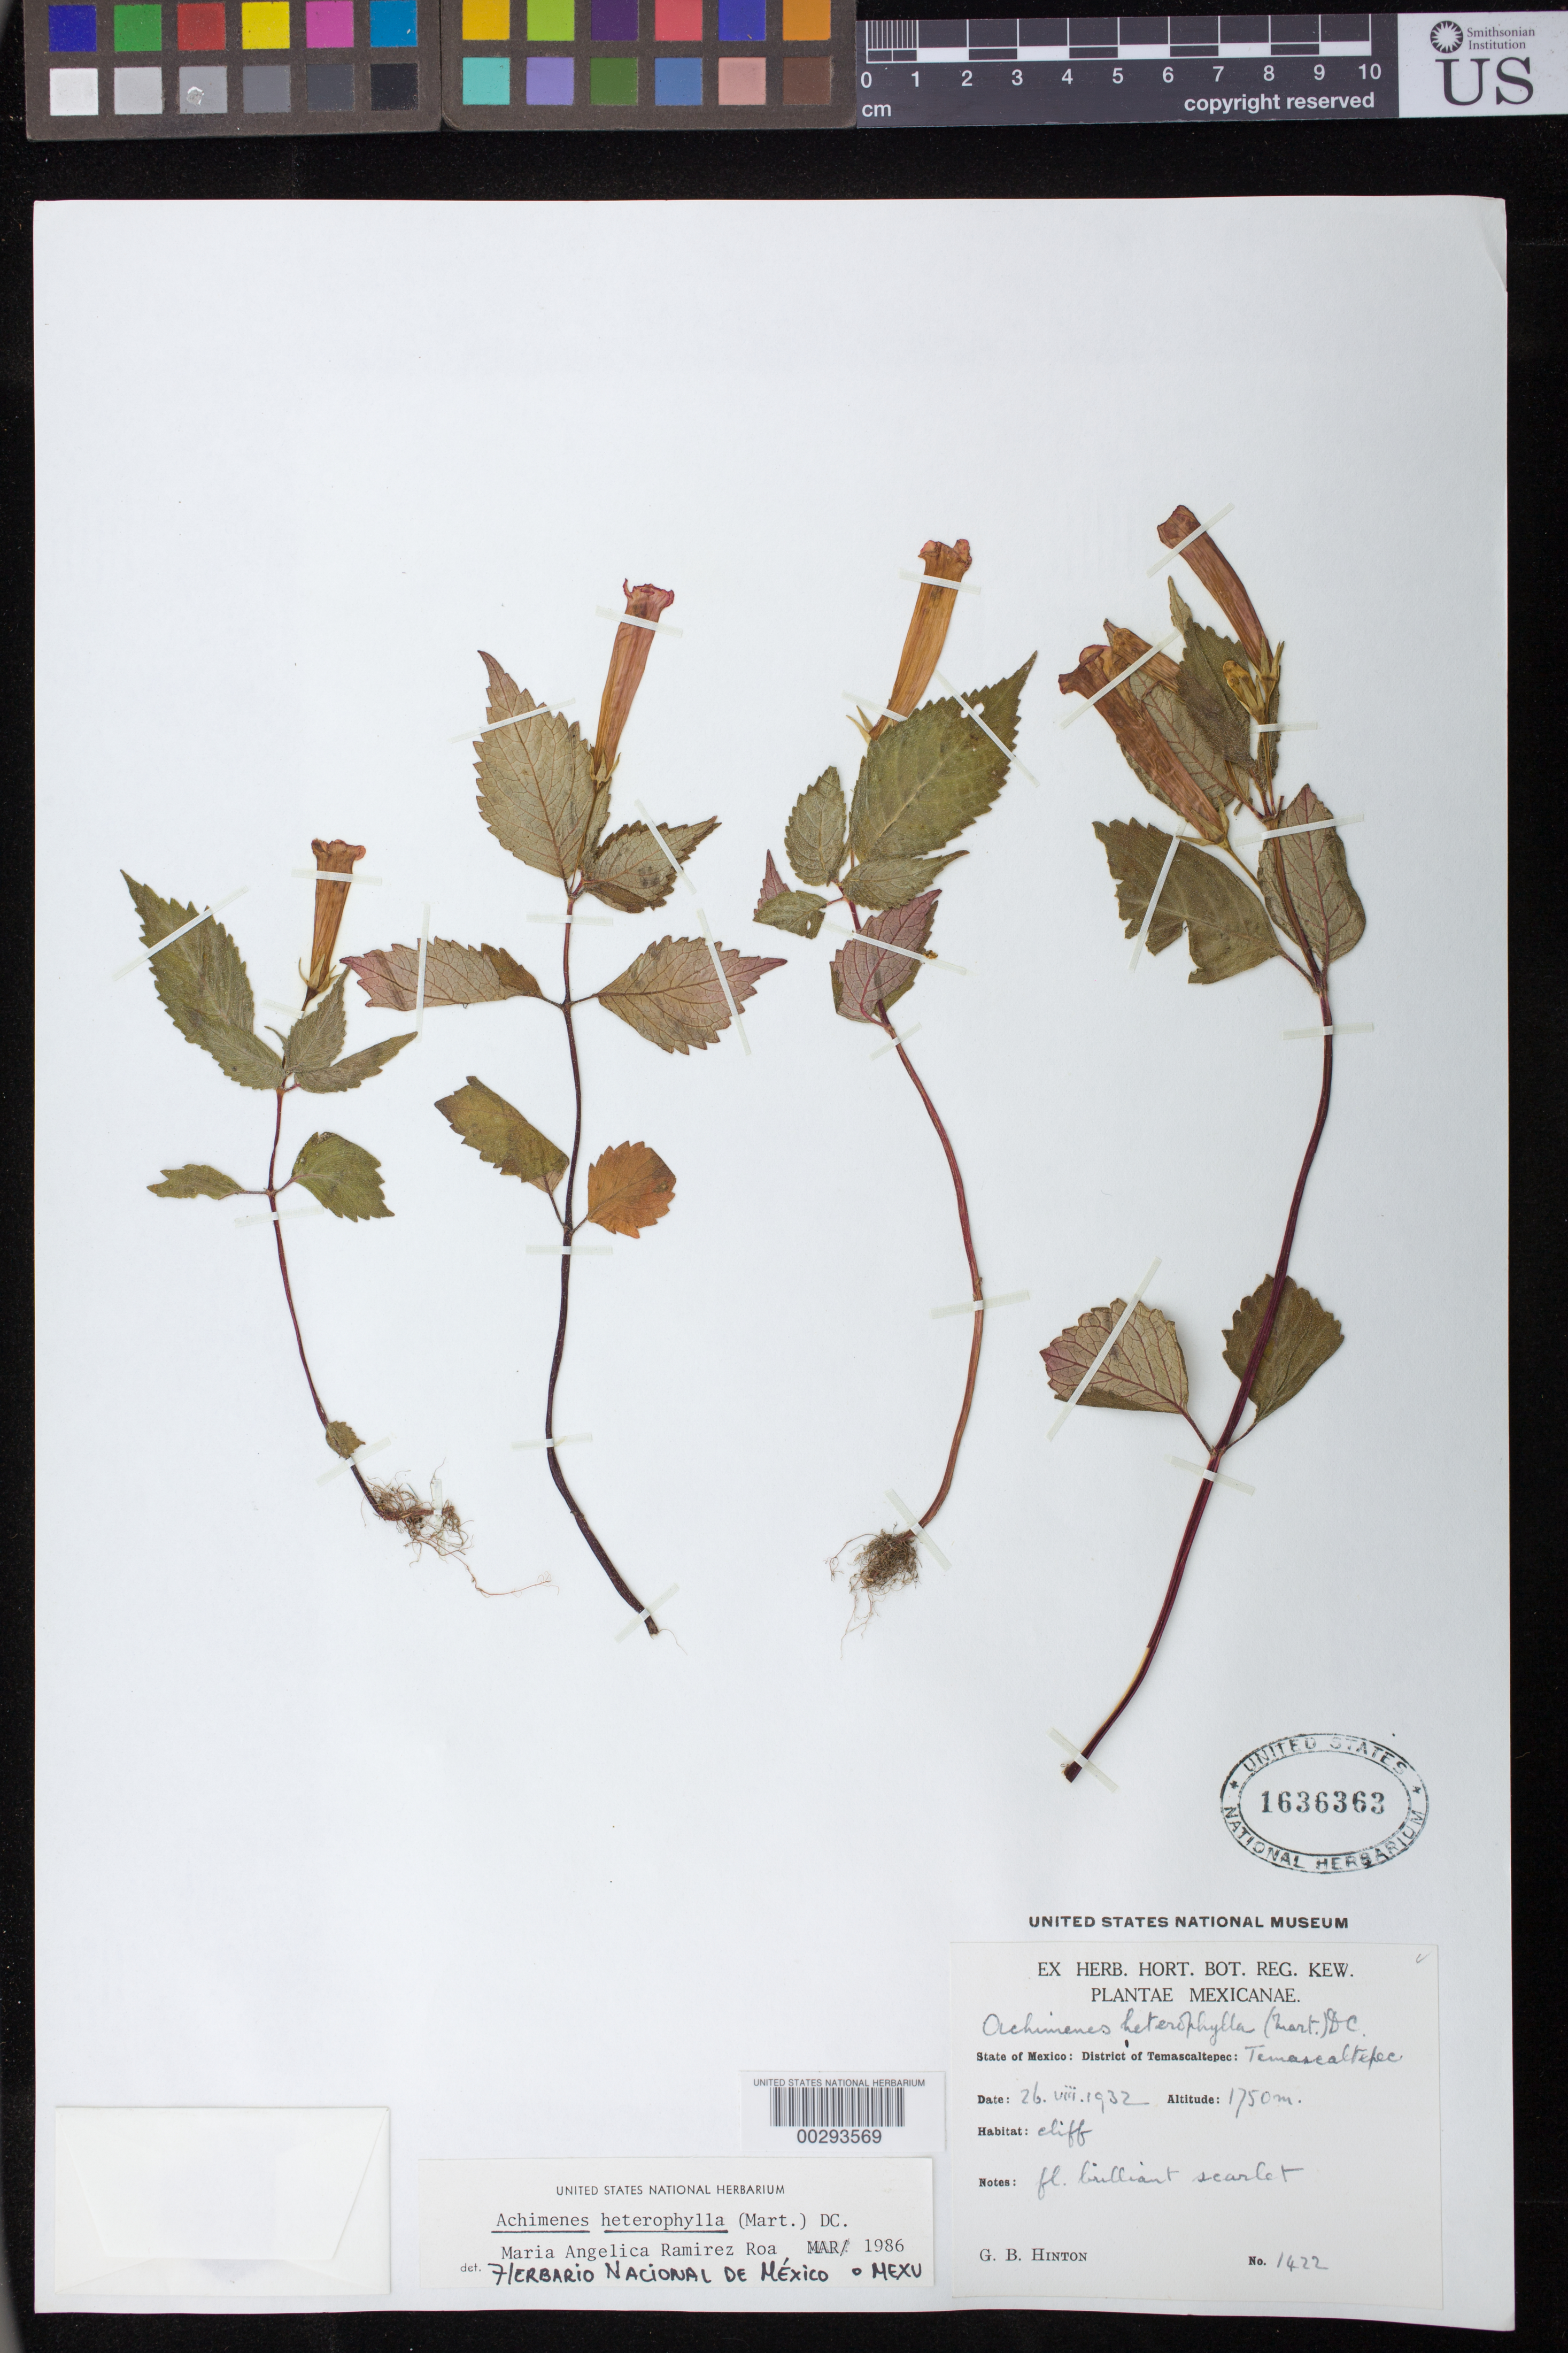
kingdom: Plantae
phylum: Tracheophyta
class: Magnoliopsida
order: Lamiales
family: Gesneriaceae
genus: Achimenes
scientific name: Achimenes heterophylla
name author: (Mart.) DC.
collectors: G. B. Hinton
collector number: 1422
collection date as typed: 26 Aug 1932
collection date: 1932-08-26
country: Mexico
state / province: México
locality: Temascaltepec Dist. Temascaltepec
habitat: Cliff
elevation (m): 1750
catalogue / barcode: US 1636363